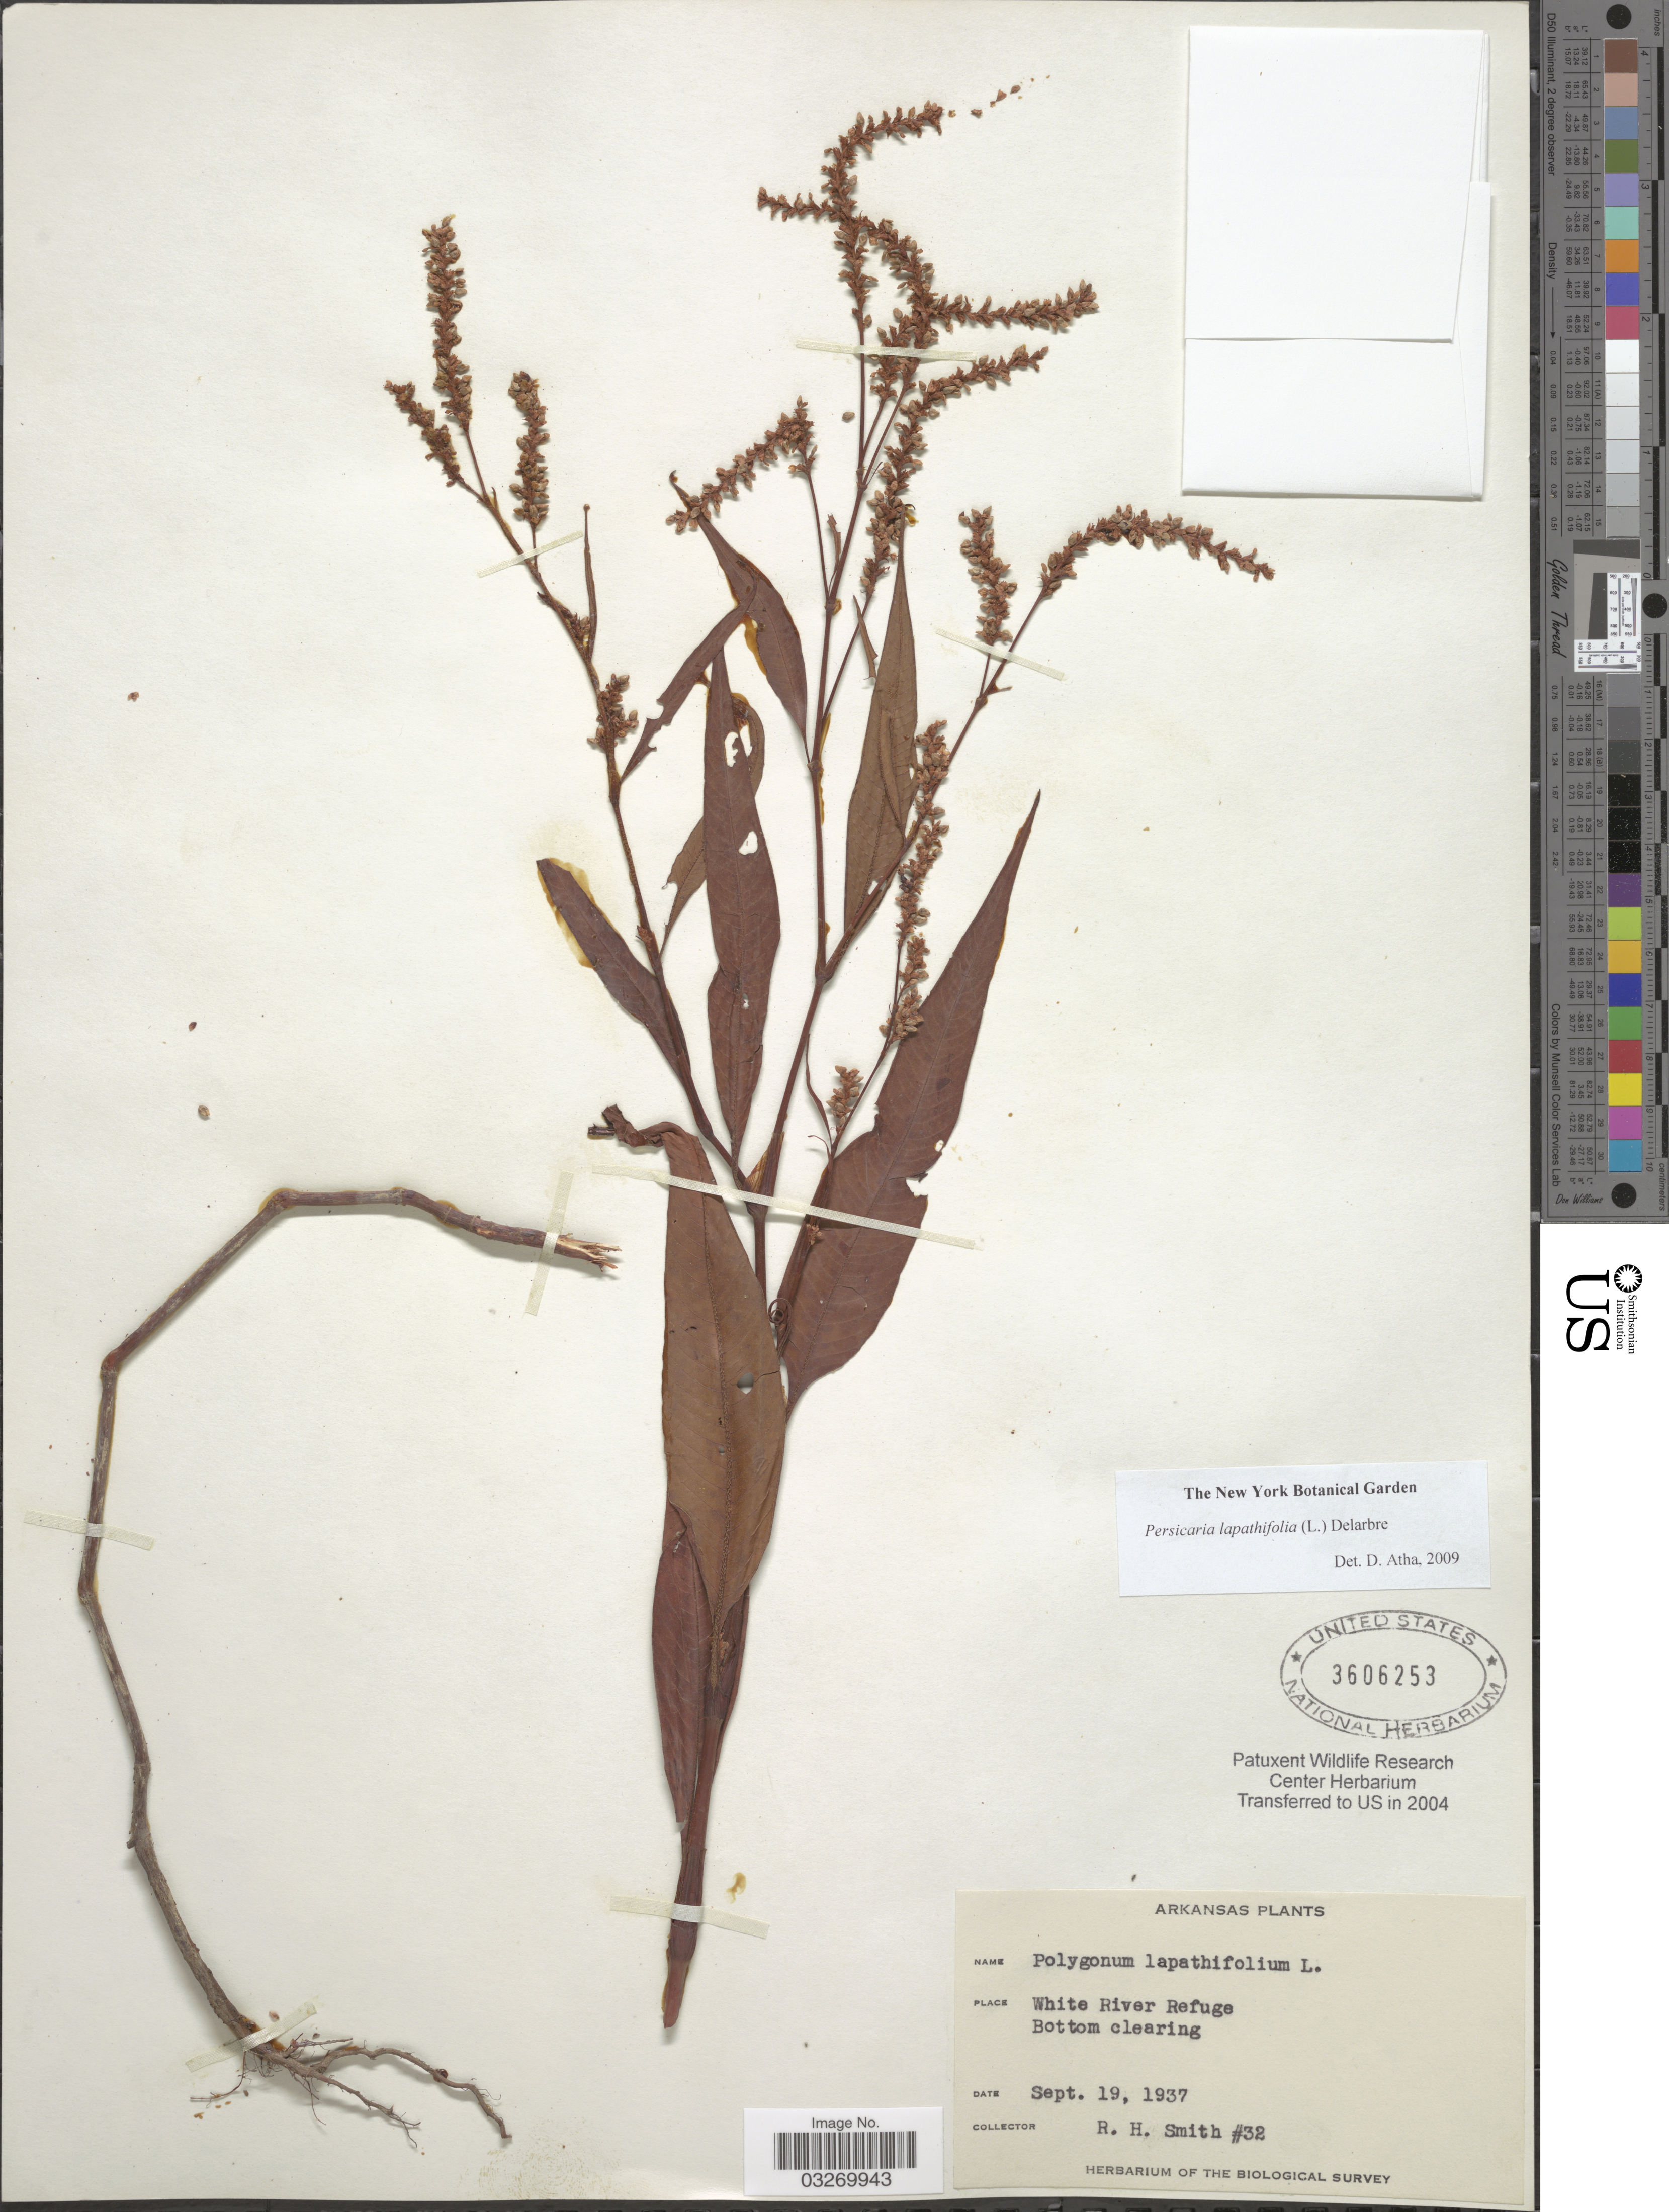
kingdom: Plantae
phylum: Tracheophyta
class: Magnoliopsida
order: Caryophyllales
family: Polygonaceae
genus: Persicaria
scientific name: Persicaria lapathifolia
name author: (L.) Delarbre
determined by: Atha, D. E.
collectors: R. H. Smith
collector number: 32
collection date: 1937-09-19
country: United States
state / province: Arkansas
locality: White River Refuge. Bottom clearing.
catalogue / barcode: US 3606253